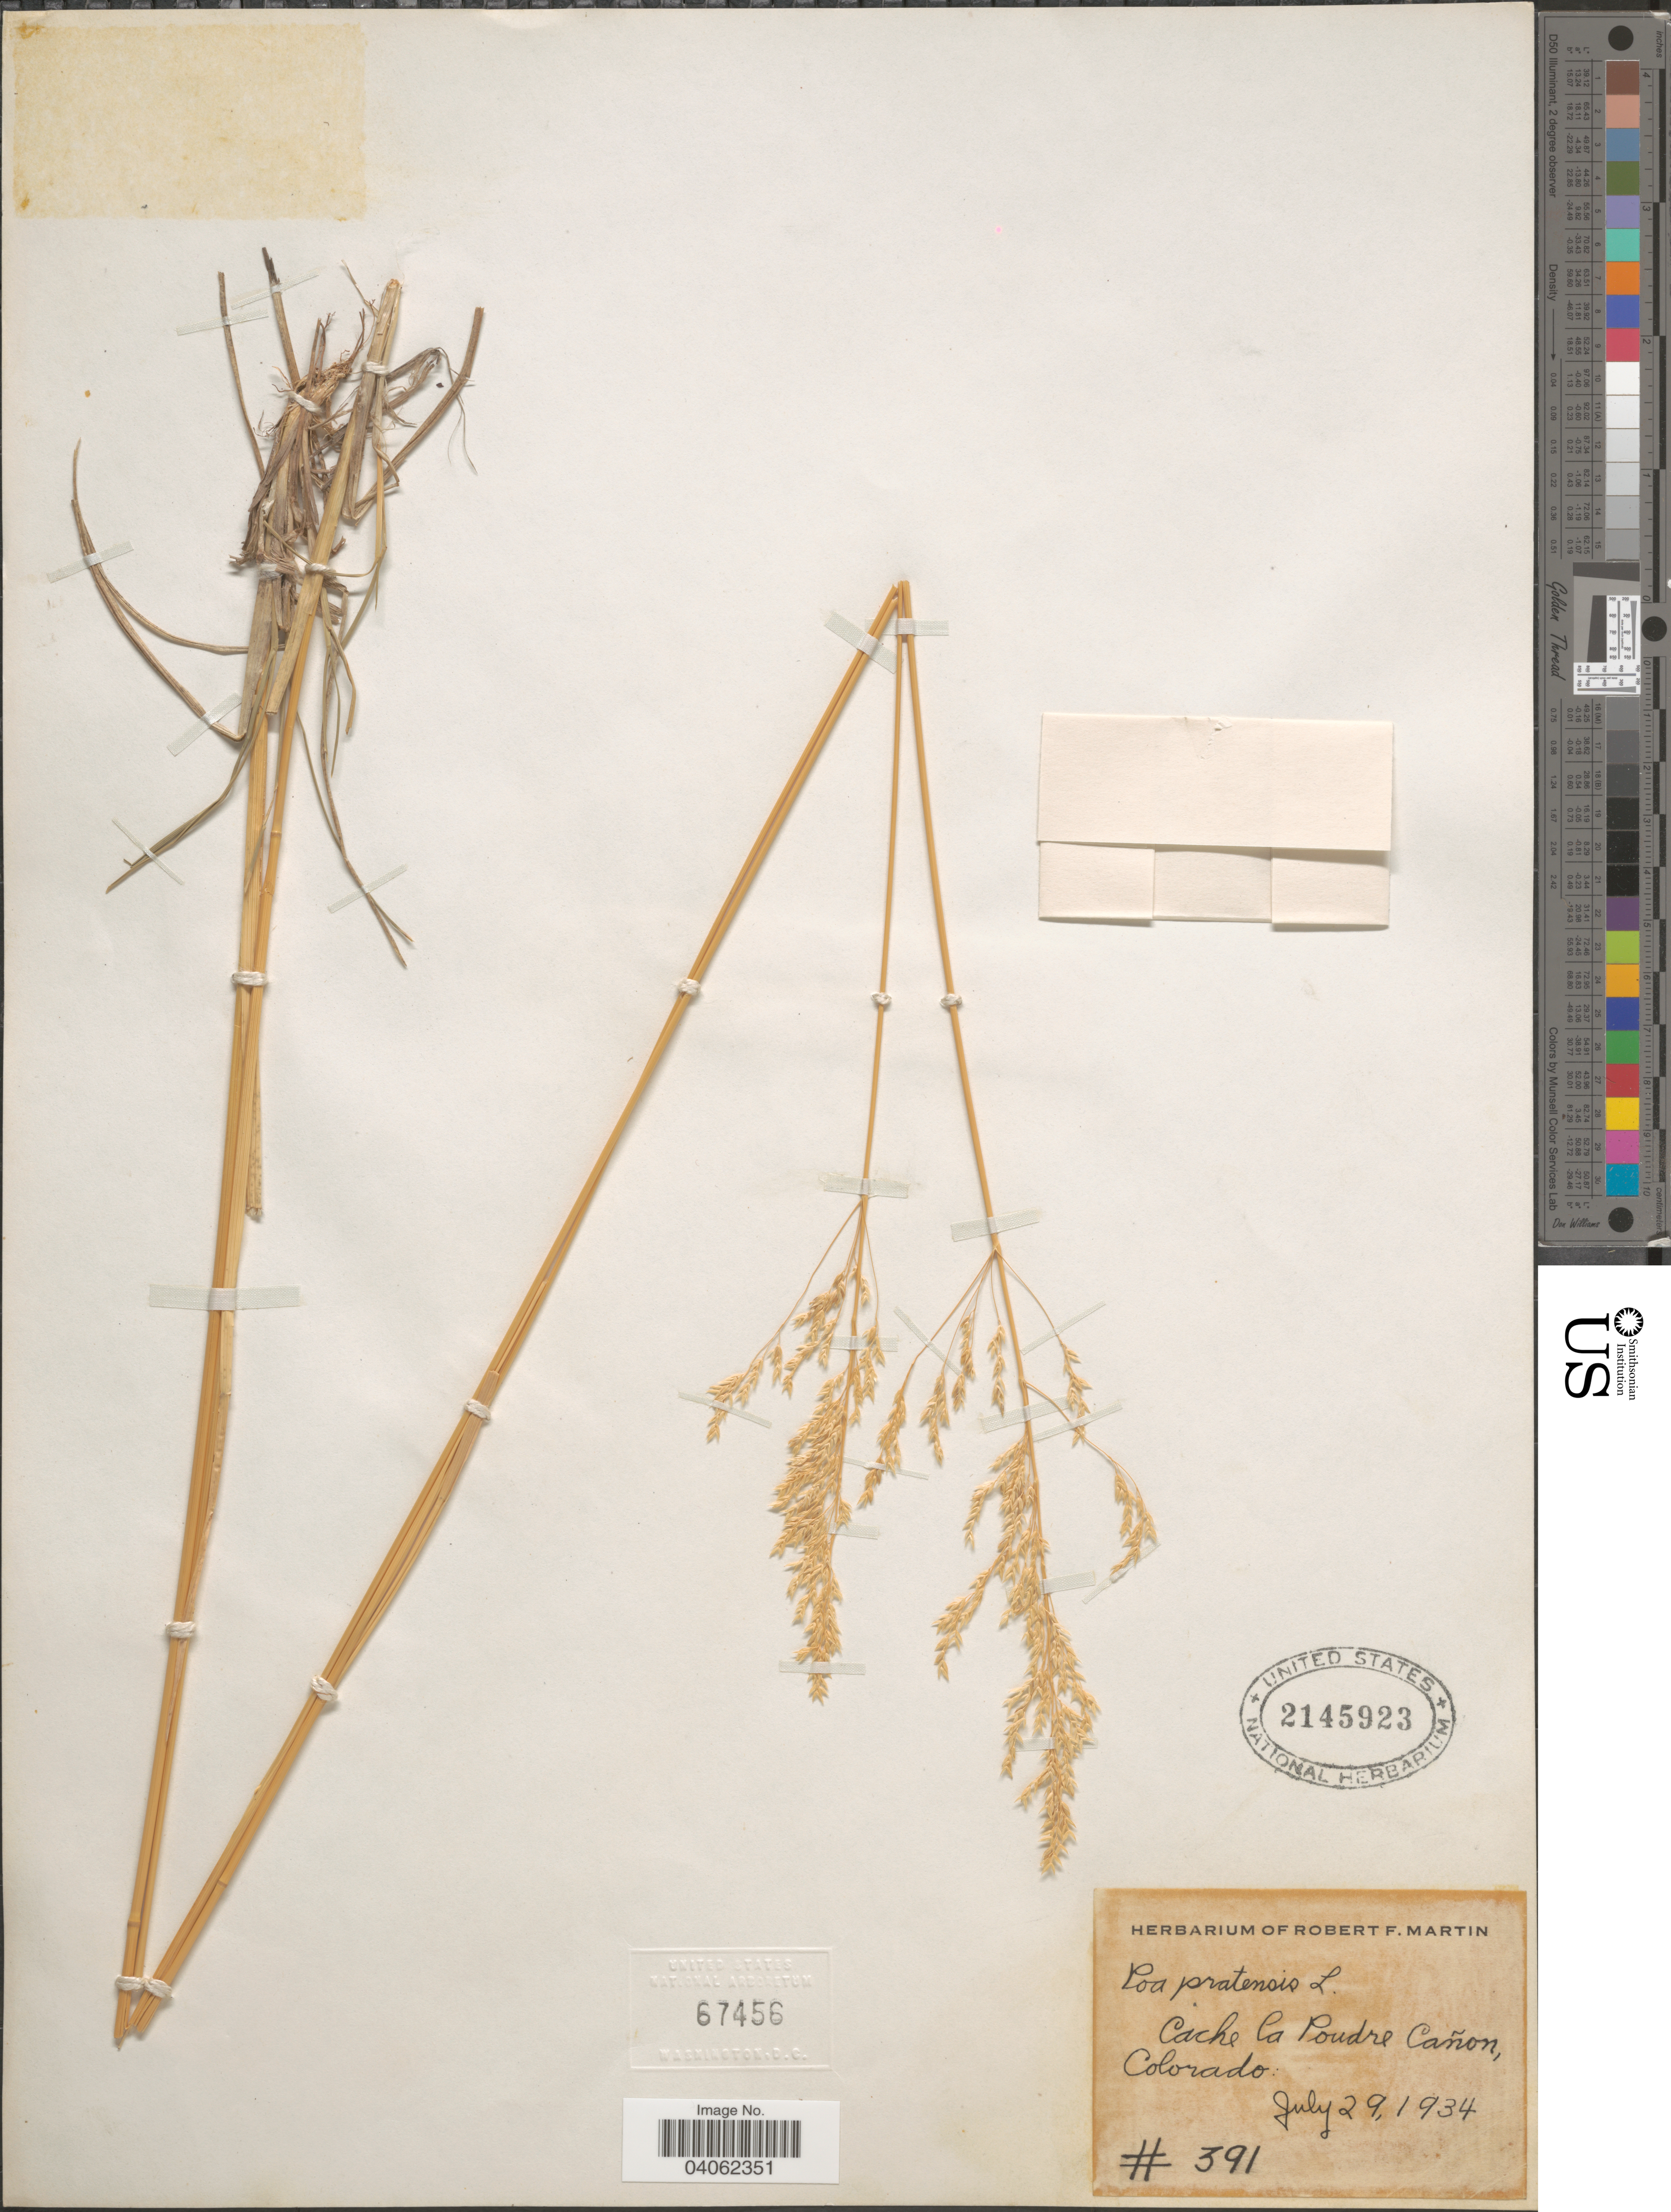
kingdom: Plantae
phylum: Tracheophyta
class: Liliopsida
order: Poales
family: Poaceae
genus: Poa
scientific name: Poa pratensis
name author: L.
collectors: Ex herb. Robert F. Martin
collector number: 391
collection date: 1934-07-29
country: United States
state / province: Colorado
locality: Cache La Poudre Cañon.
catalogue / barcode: US 2145923